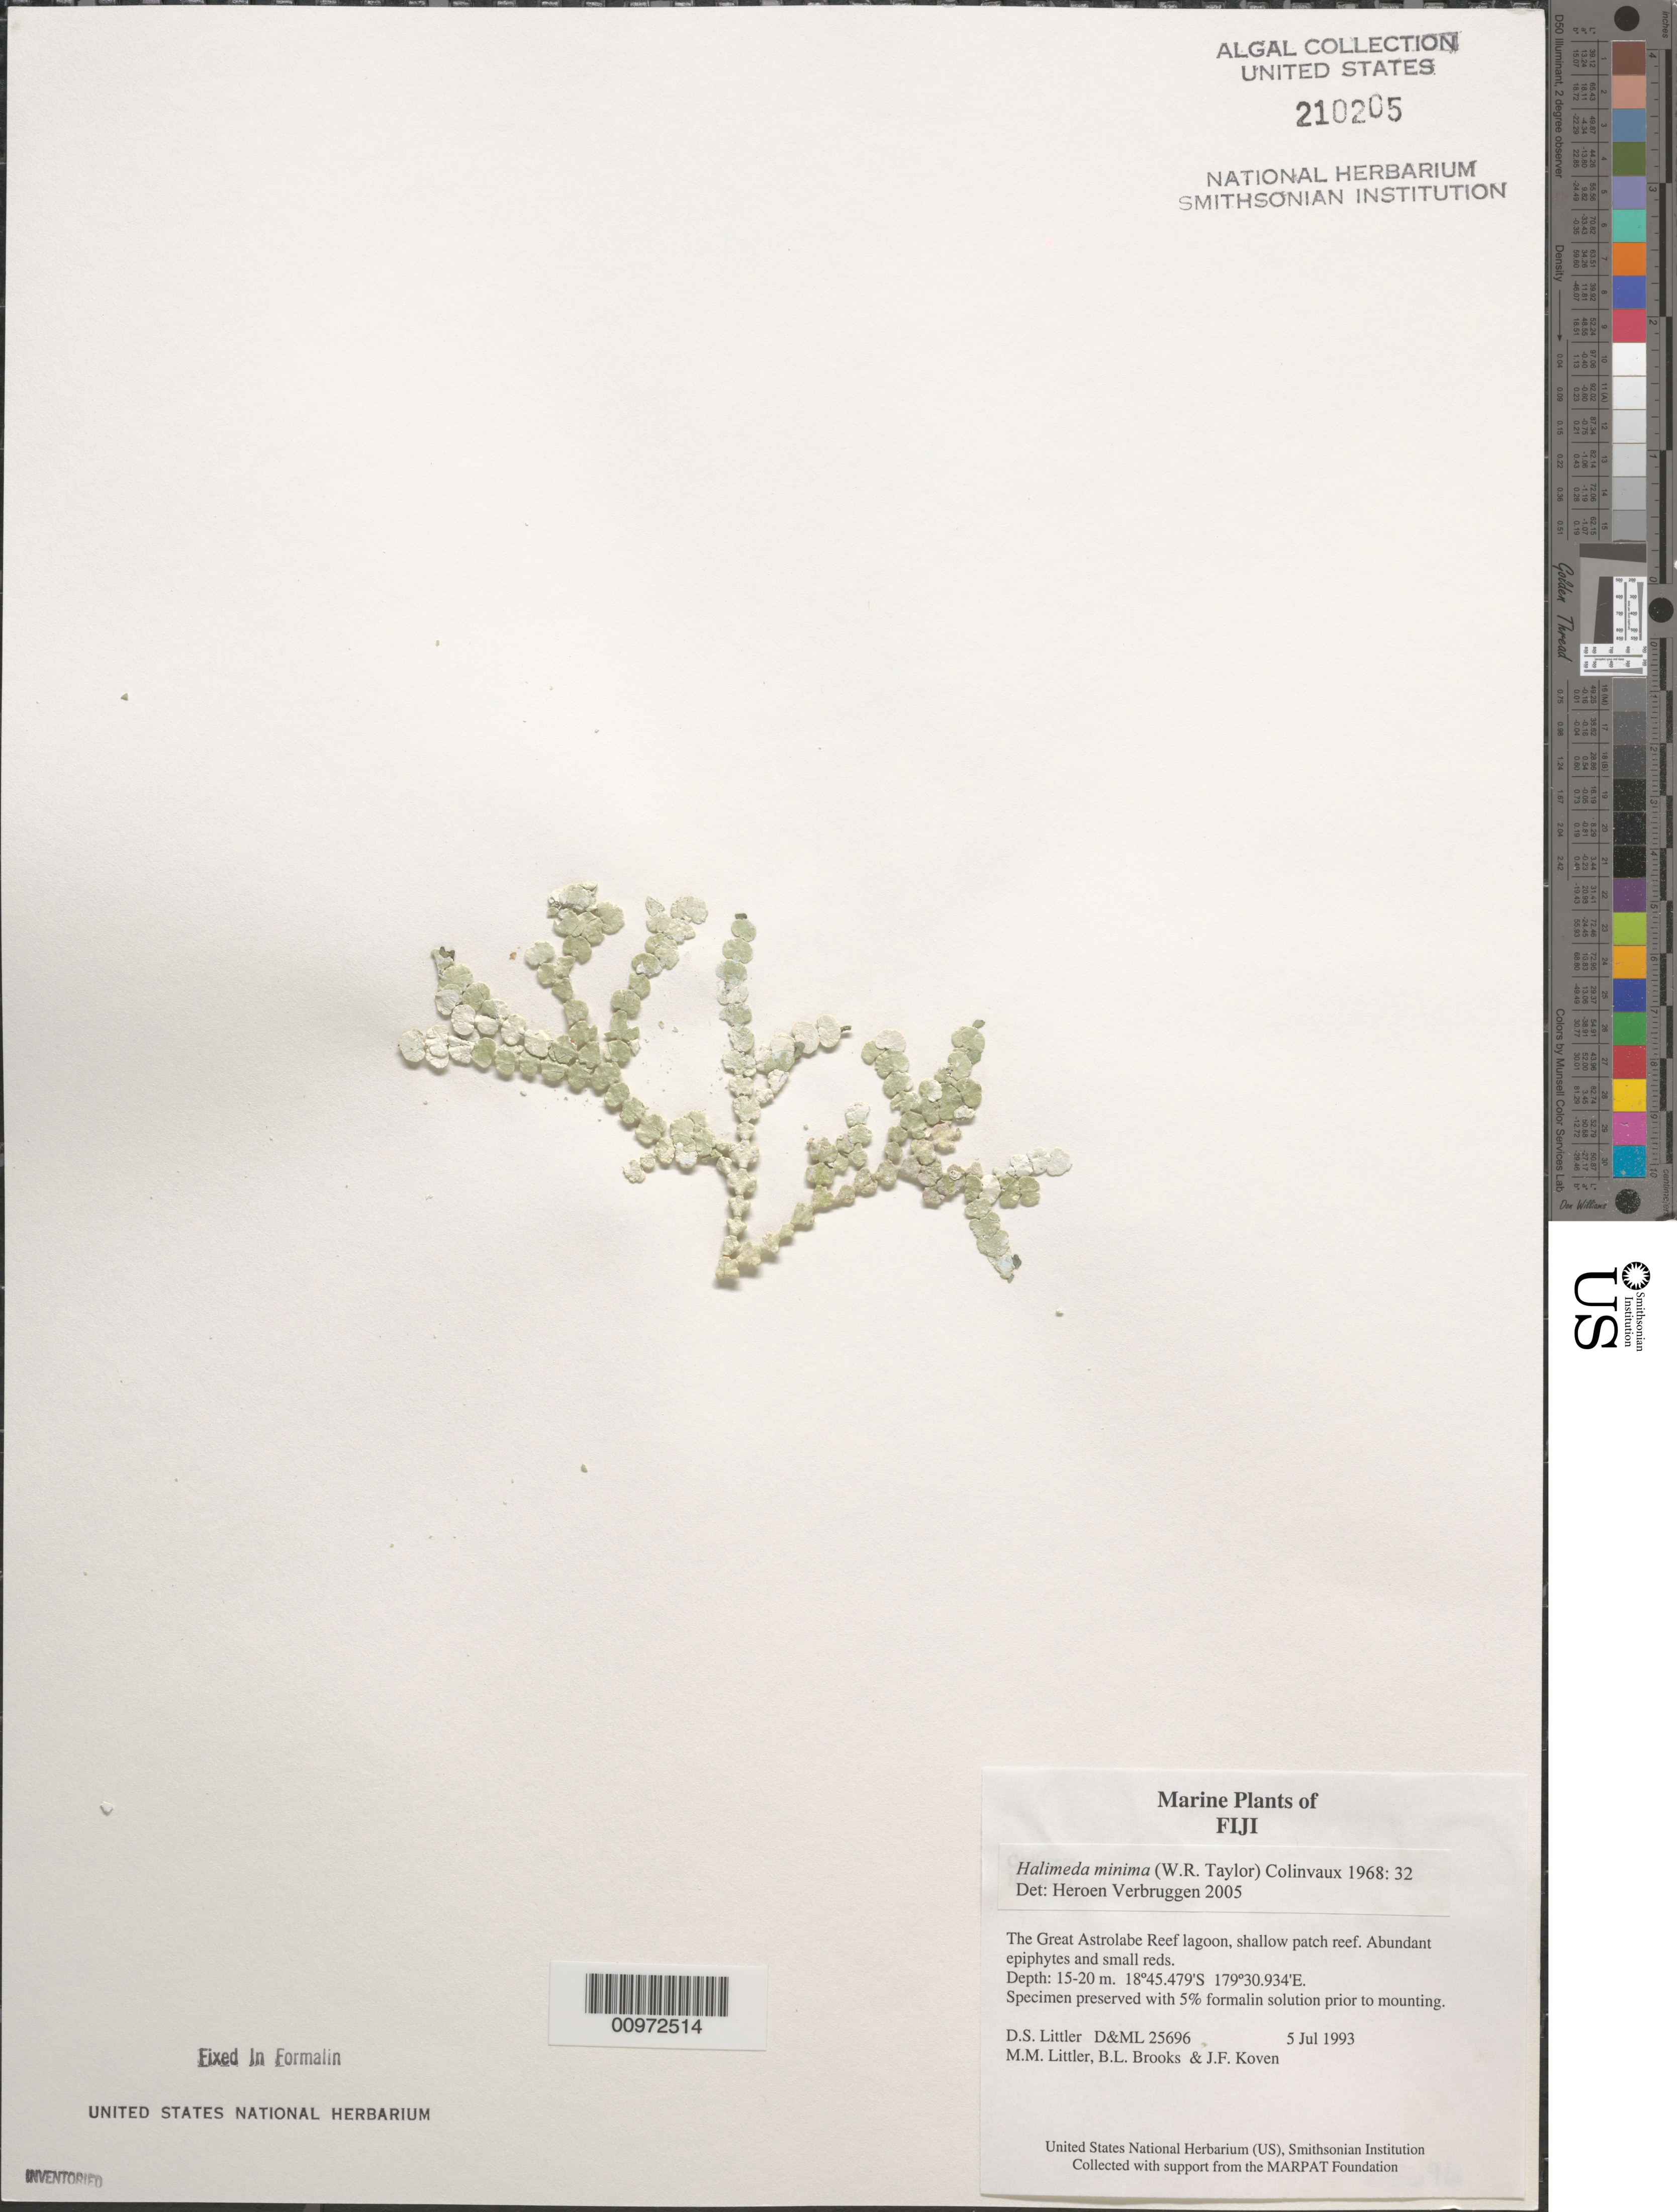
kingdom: Plantae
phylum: Chlorophyta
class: Ulvophyceae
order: Bryopsidales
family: Halimedaceae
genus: Halimeda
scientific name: Halimeda minima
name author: (W.R. Taylor) Hillis-Colinvaux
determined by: Verbruggen, H.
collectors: D. S. Littler, M. M. Littler, B. Brooks & J. Koven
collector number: D&ML 25696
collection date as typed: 05 Jul 1993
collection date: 1993-07-05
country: Fiji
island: Great Astrolabe Reef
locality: Great Astrolabe Reef lagoon, shallow patch reef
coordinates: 18 45.479'S, 179 30.934'E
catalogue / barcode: US 210205